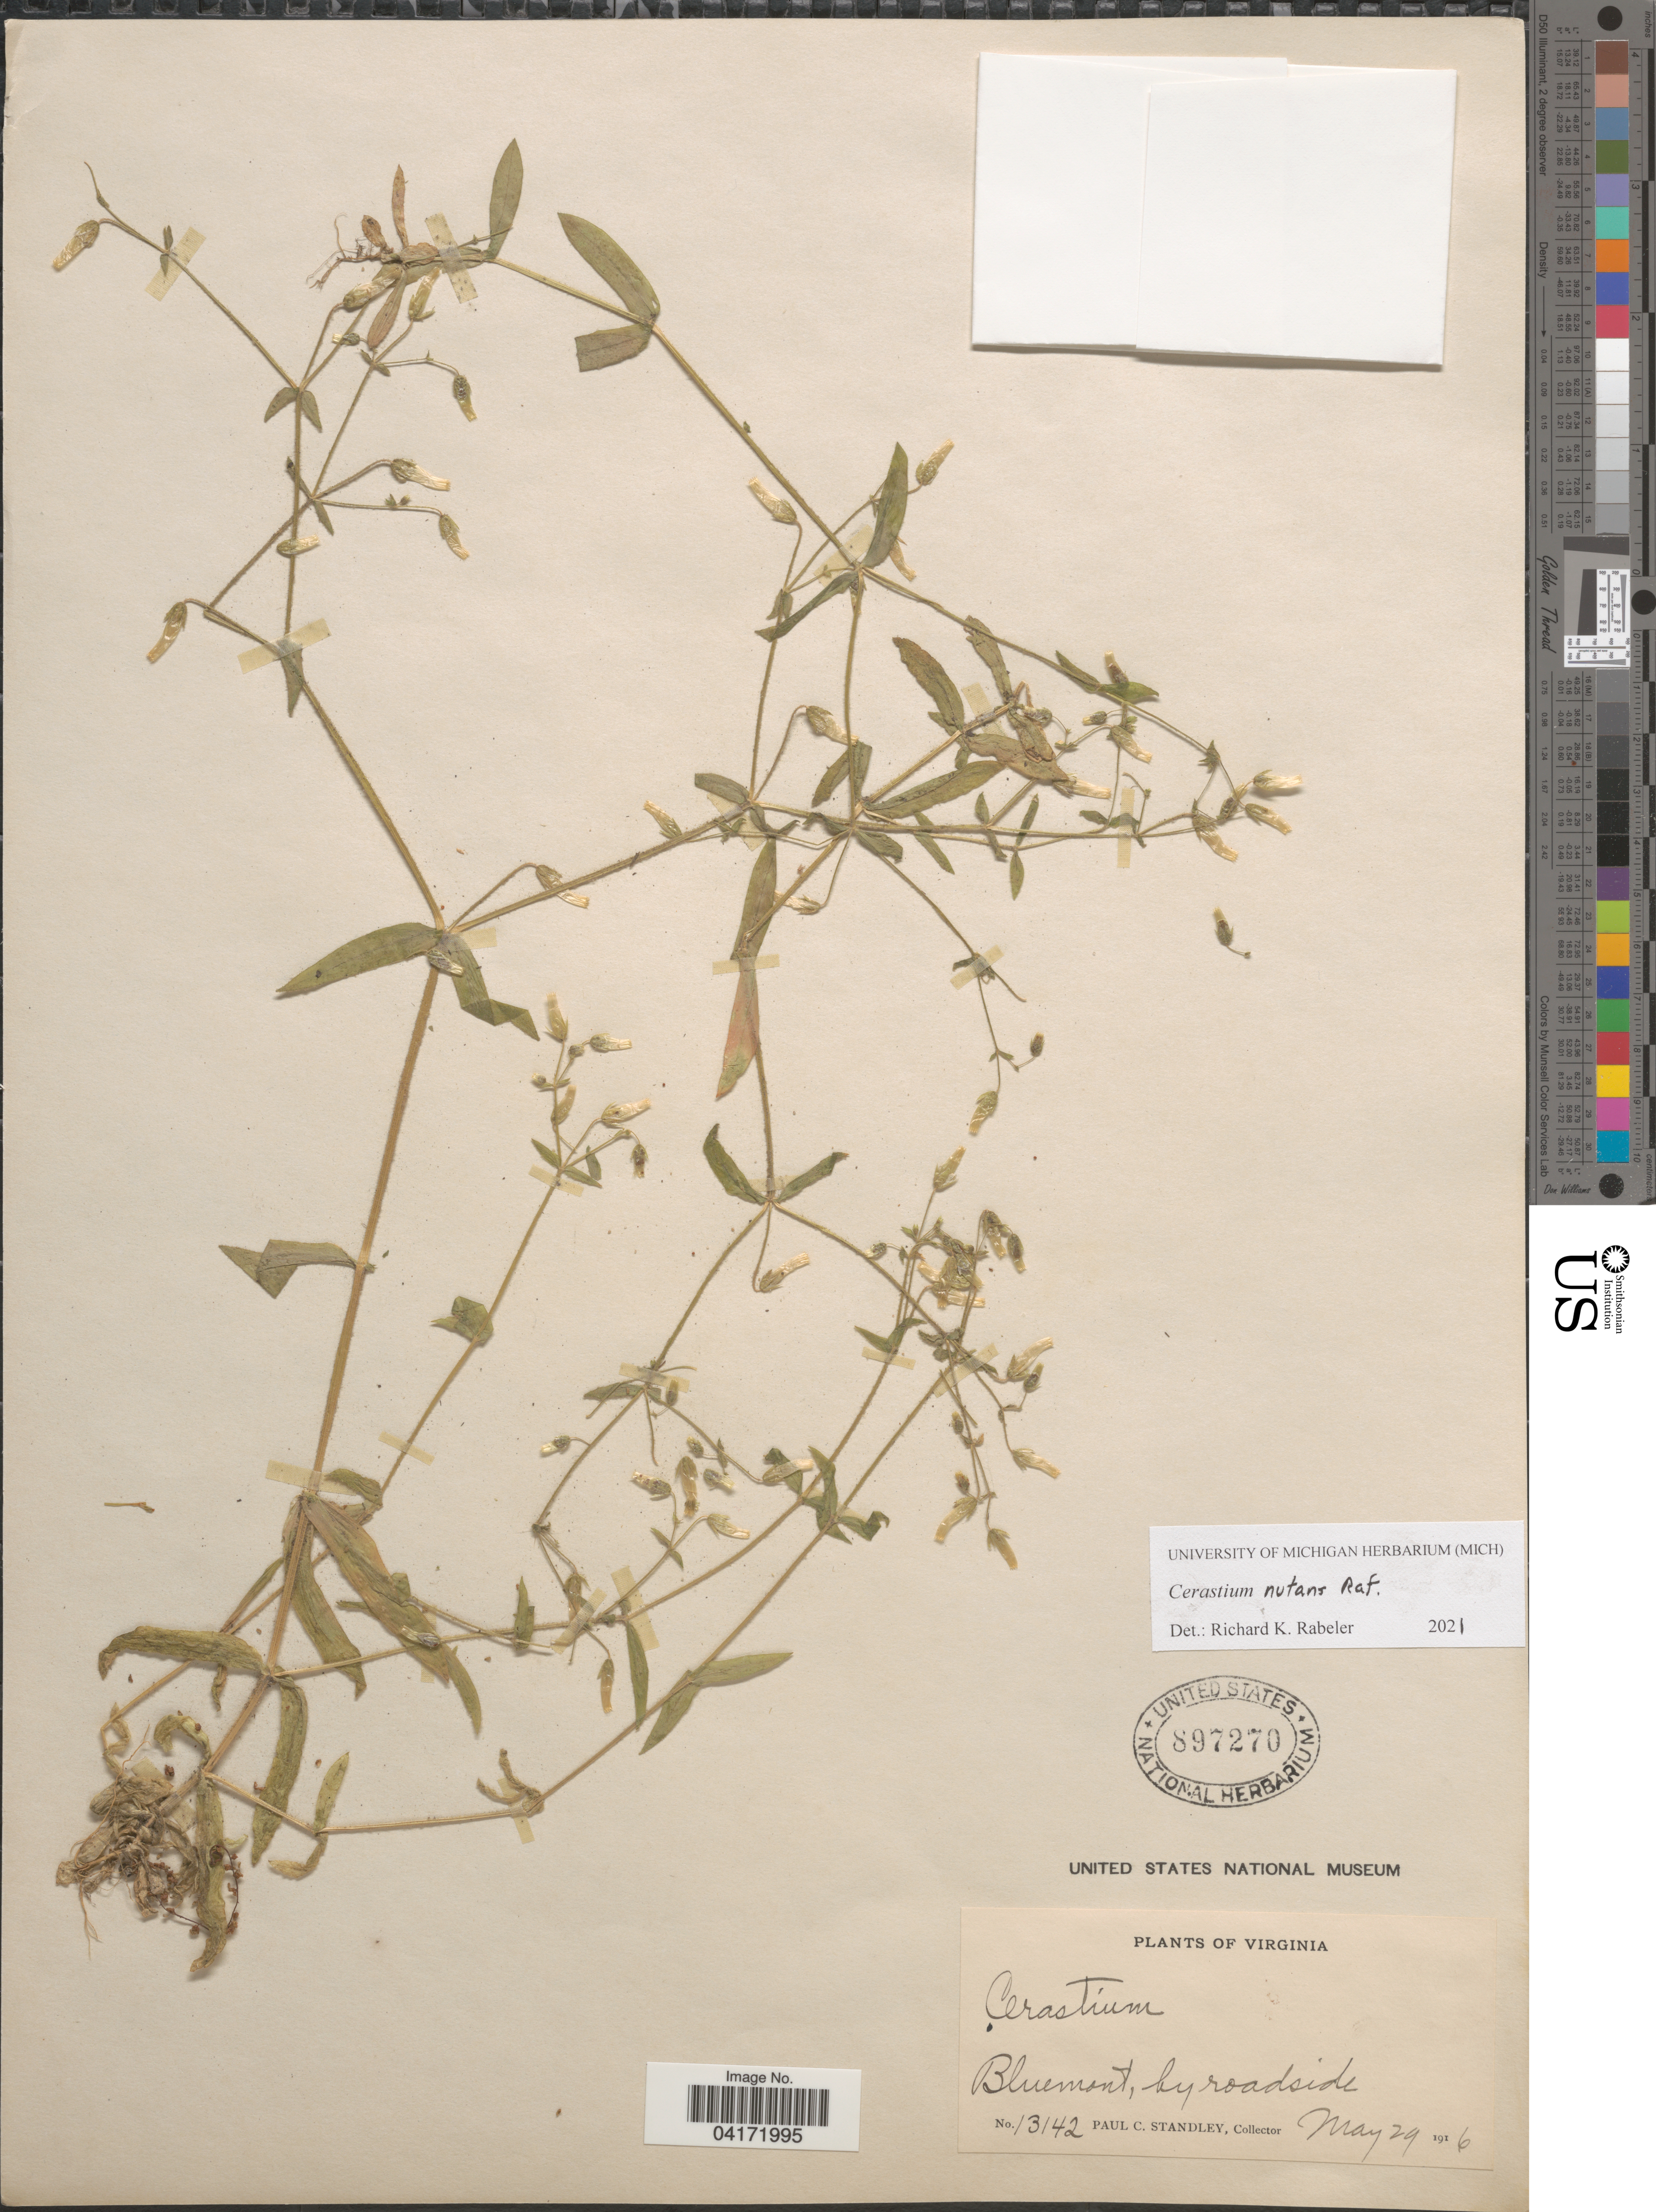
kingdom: Plantae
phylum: Tracheophyta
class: Magnoliopsida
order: Caryophyllales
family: Caryophyllaceae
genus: Cerastium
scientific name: Cerastium nutans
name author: Raf.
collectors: P. C. Standley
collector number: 13142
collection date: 1916-05-29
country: United States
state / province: Virginia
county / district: Loudoun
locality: Bluemont, by roadside.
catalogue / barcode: US 897270